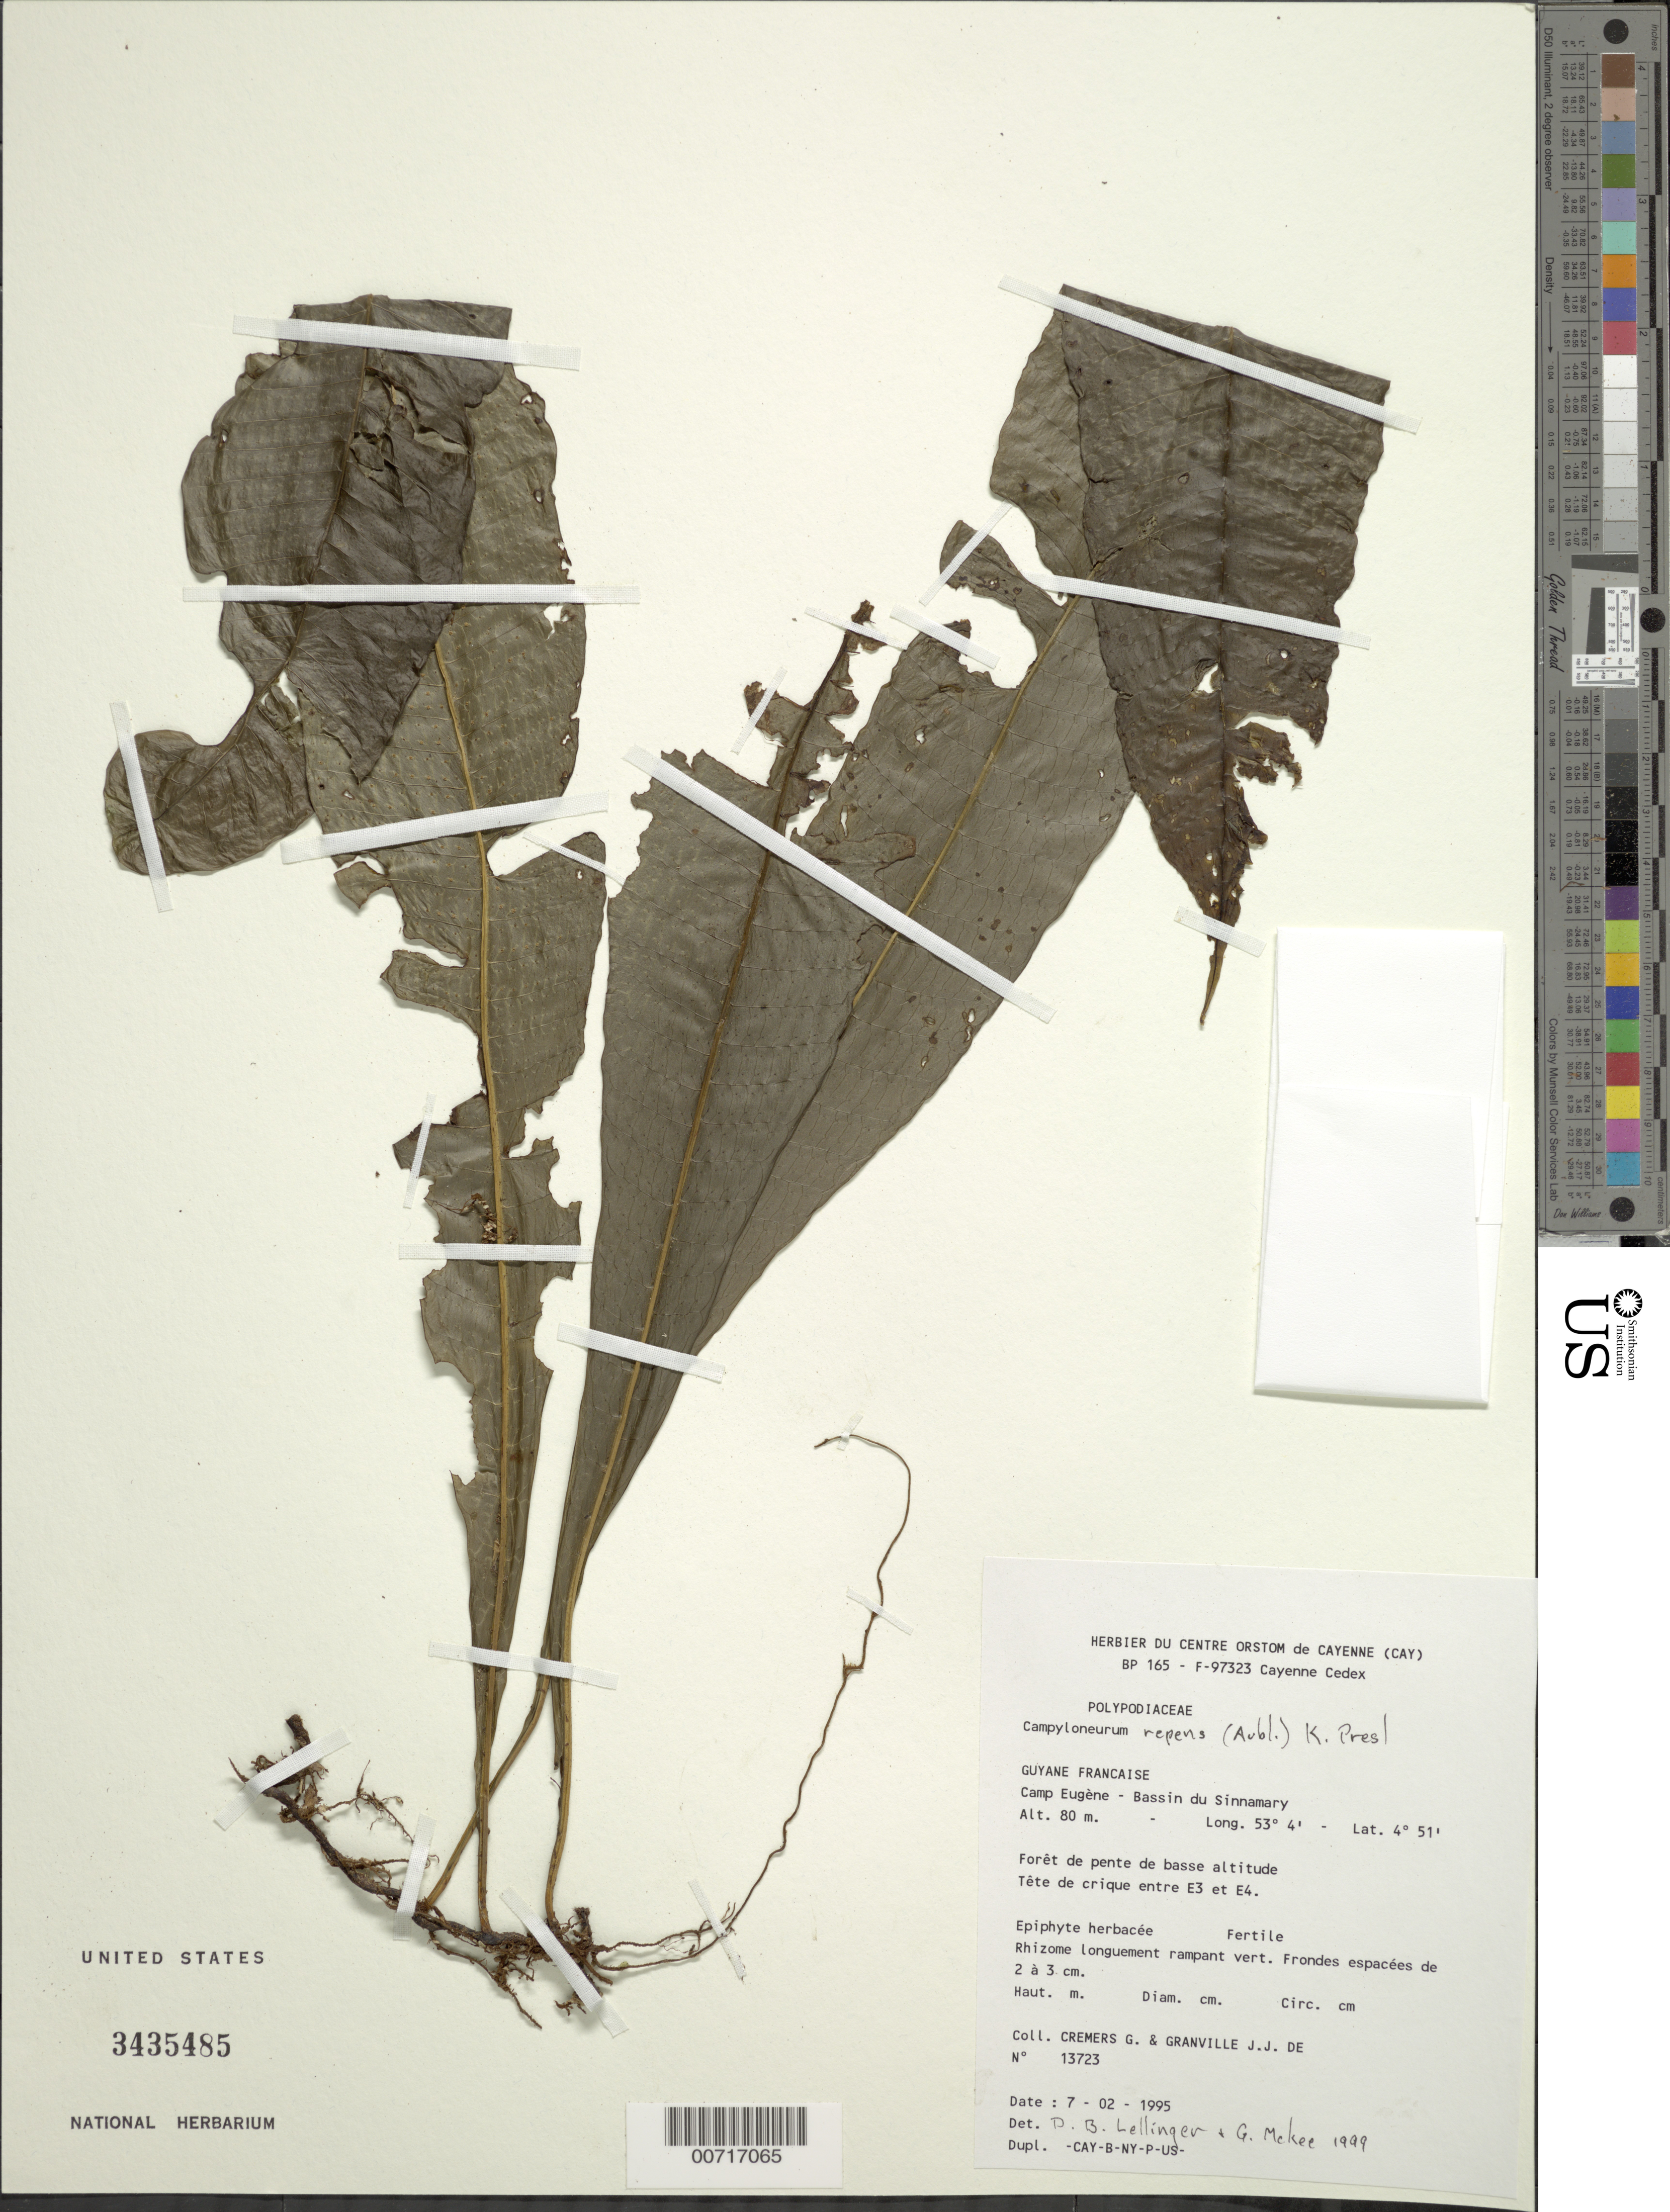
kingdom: Plantae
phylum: Tracheophyta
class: Polypodiopsida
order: Polypodiales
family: Polypodiaceae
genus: Campyloneurum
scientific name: Campyloneurum repens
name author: (Aubl.) C. Presl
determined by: Lellinger, D. B.; McKee, G. S.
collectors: G. Cremers & J.-J. de Granville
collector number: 13723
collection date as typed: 7-Feb-95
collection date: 1995-02-07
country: French Guiana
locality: Camp Eugène, Bassin du Sinnamary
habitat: Low slope forest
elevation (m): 80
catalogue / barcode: US 3435485